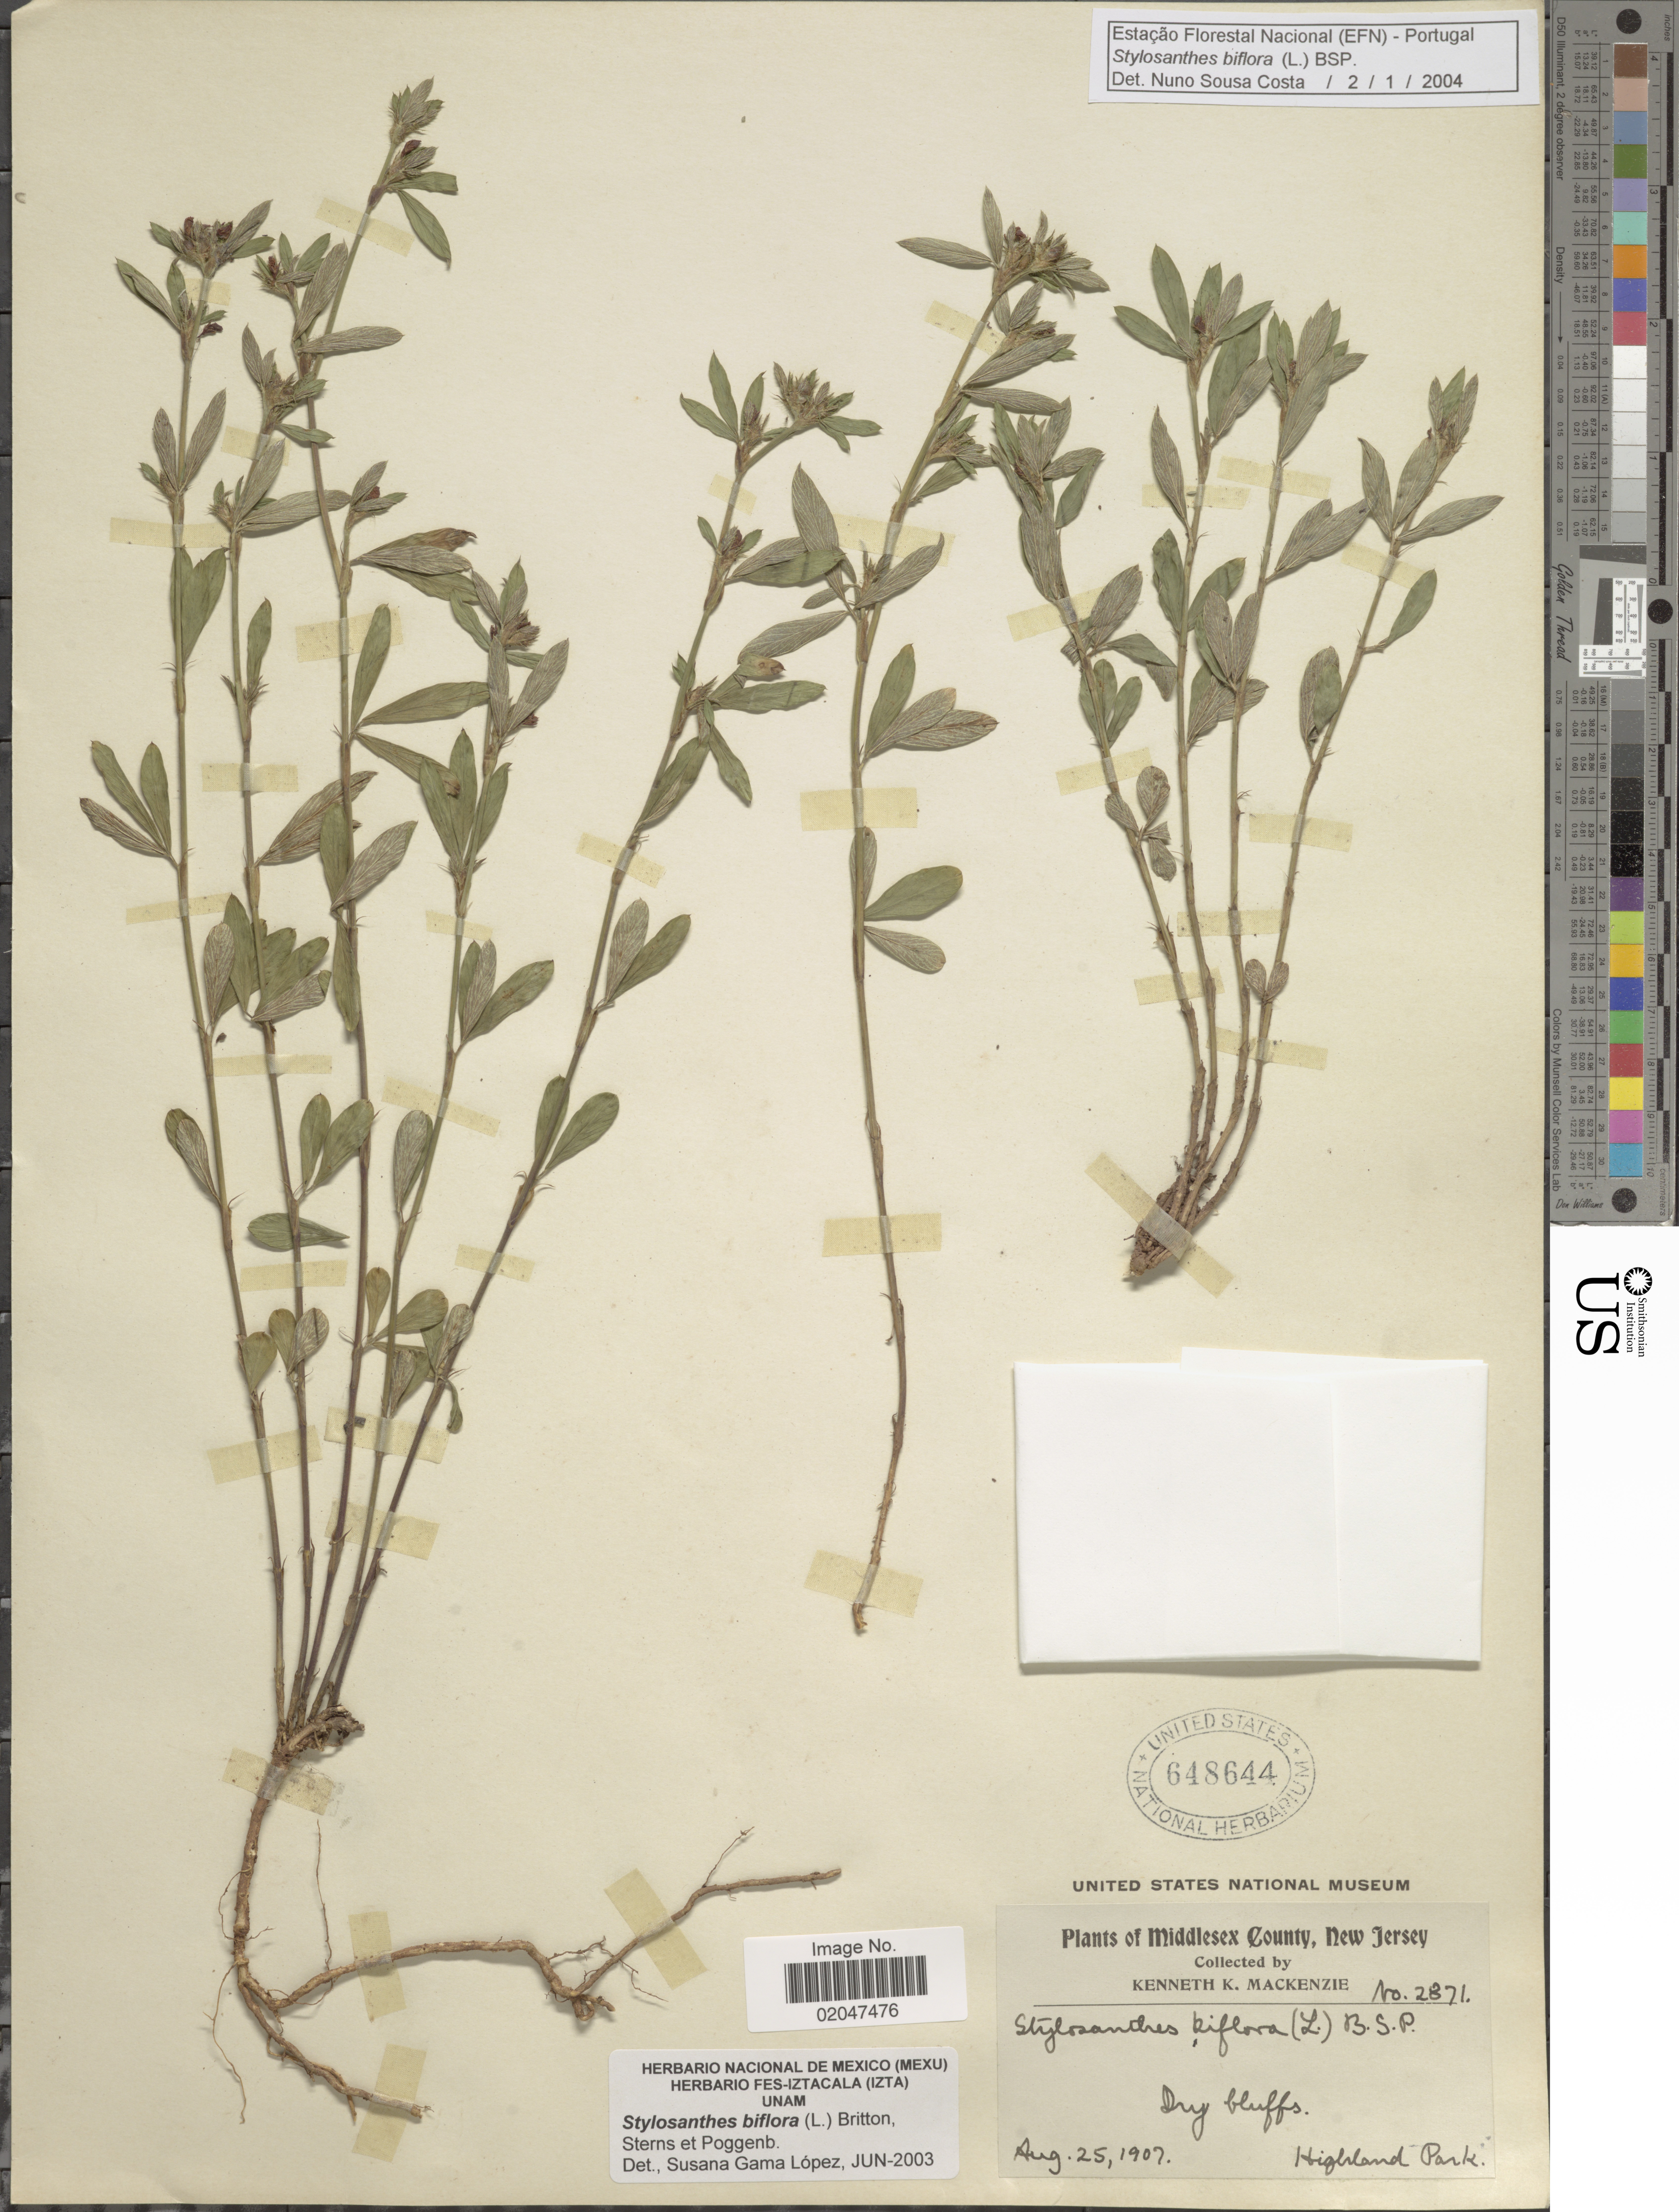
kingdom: Plantae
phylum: Tracheophyta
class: Magnoliopsida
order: Fabales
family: Fabaceae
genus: Stylosanthes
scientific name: Stylosanthes biflora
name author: (L.) Britton et al.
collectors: K. K. Mackenzie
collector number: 2871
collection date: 1907-08-25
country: United States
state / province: New Jersey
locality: Middlesex County. Highland Park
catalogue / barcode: US 648644